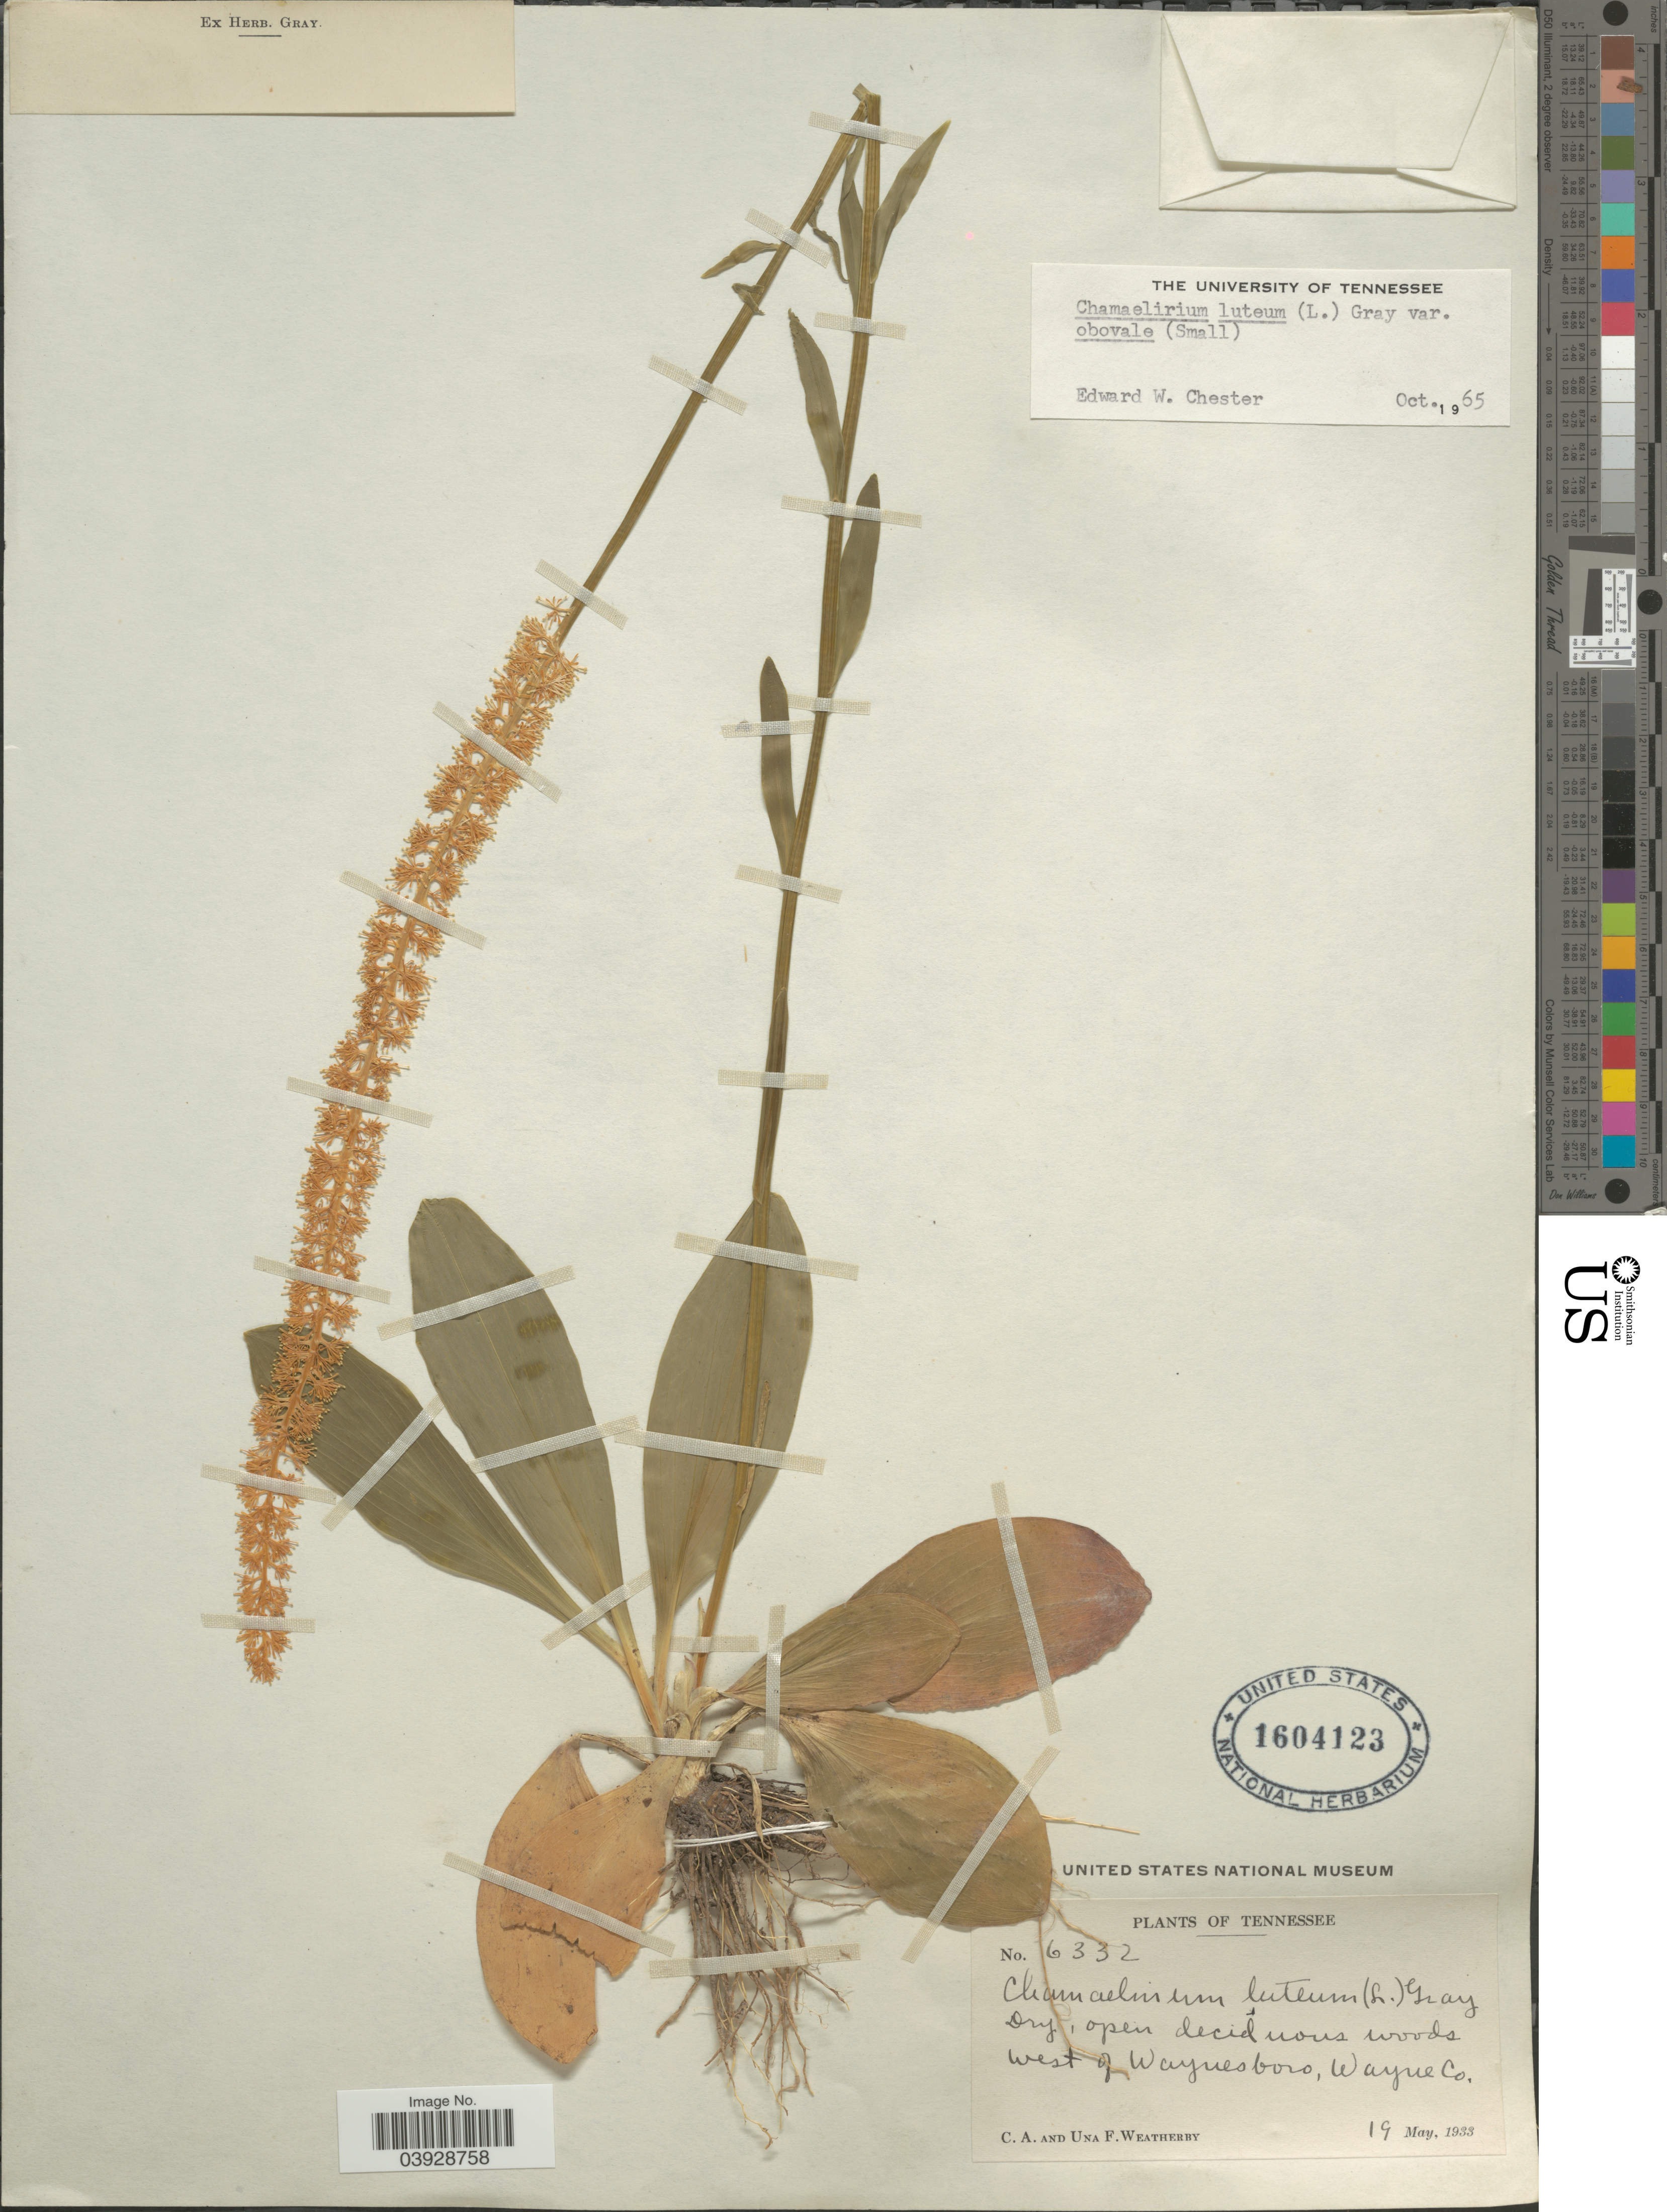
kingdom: Plantae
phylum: Tracheophyta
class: Liliopsida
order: Liliales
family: Melanthiaceae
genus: Chamaelirium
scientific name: Chamaelirium luteum var. obovale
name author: (Small) ined.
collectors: C. A. Weatherby & U. Weatherby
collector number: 6332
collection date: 1933-05-19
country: United States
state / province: Tennessee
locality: West of Waynesboro, Wayne Co.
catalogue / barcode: US 1604123